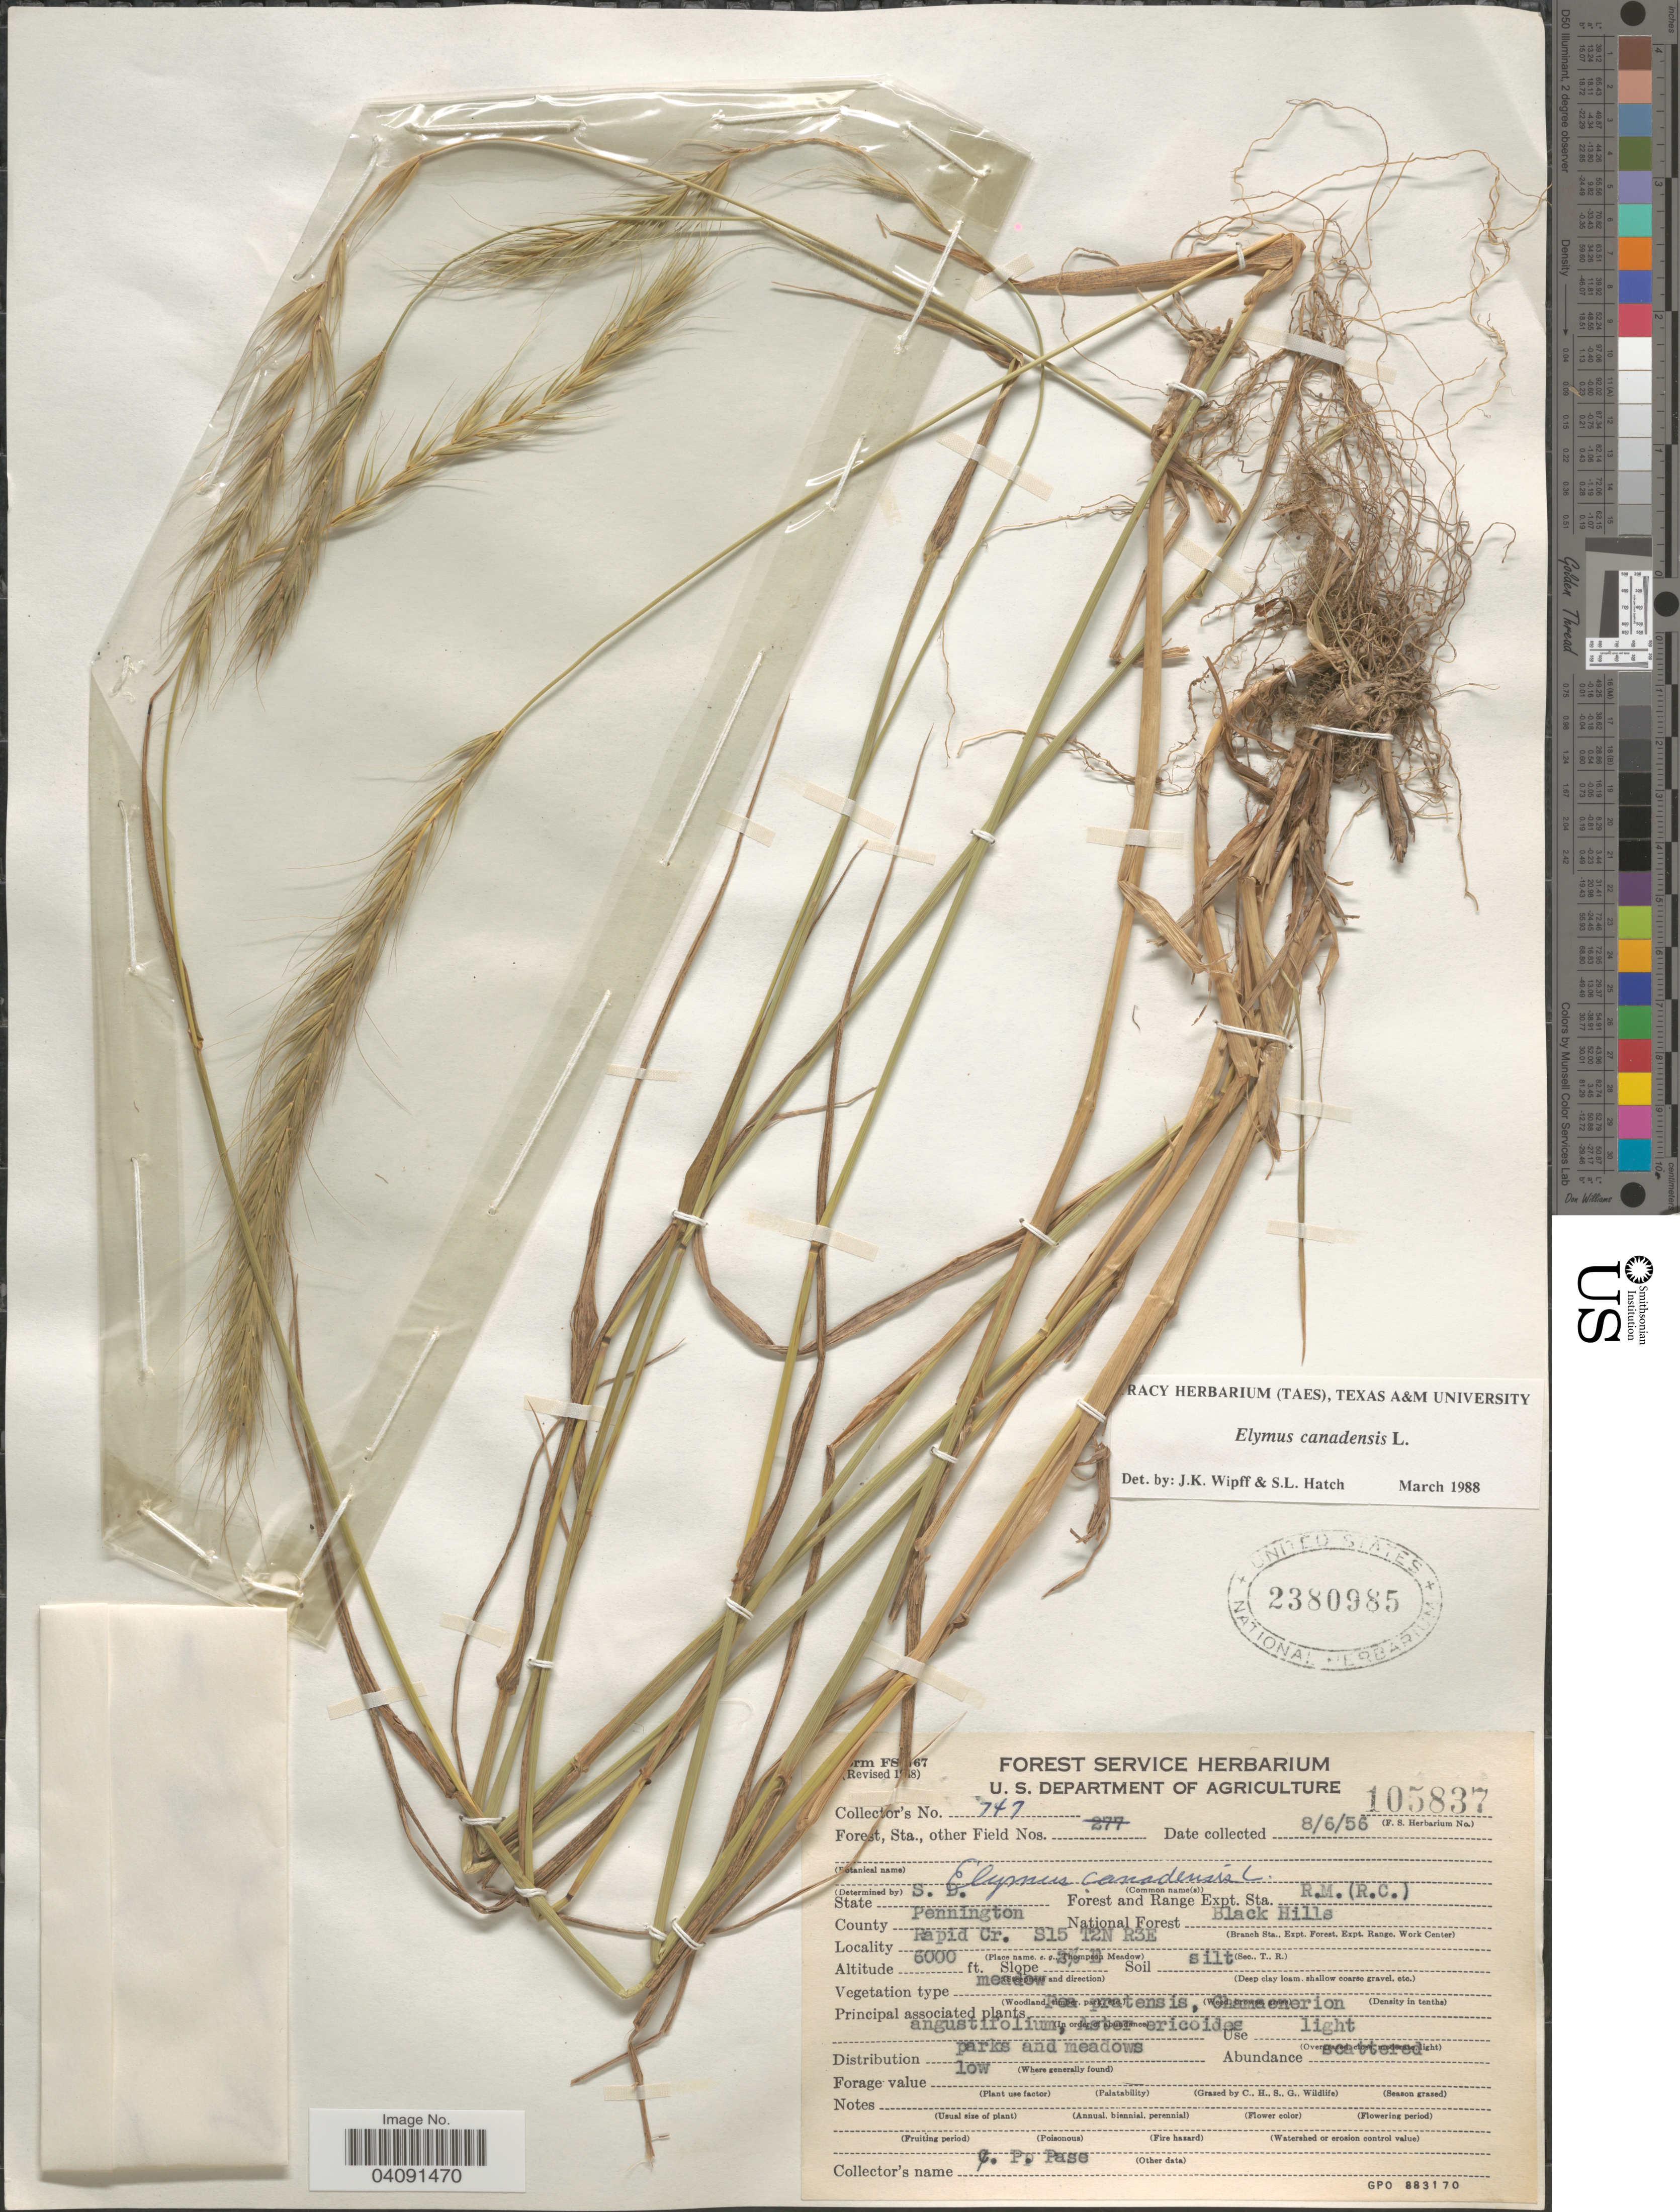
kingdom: Plantae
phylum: Tracheophyta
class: Liliopsida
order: Poales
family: Poaceae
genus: Elymus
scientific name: Elymus canadensis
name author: L.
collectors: C. P. Pase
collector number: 747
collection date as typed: Transcribed d/m/y: 6/8/56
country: United States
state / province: South Dakota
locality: Forest and Range Expt. Sta. R.M. (R.C.). County Pennington. National Forest Black Hills. Rapid Cr. S15 T2N R3E.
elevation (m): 1829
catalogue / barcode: US 2380985